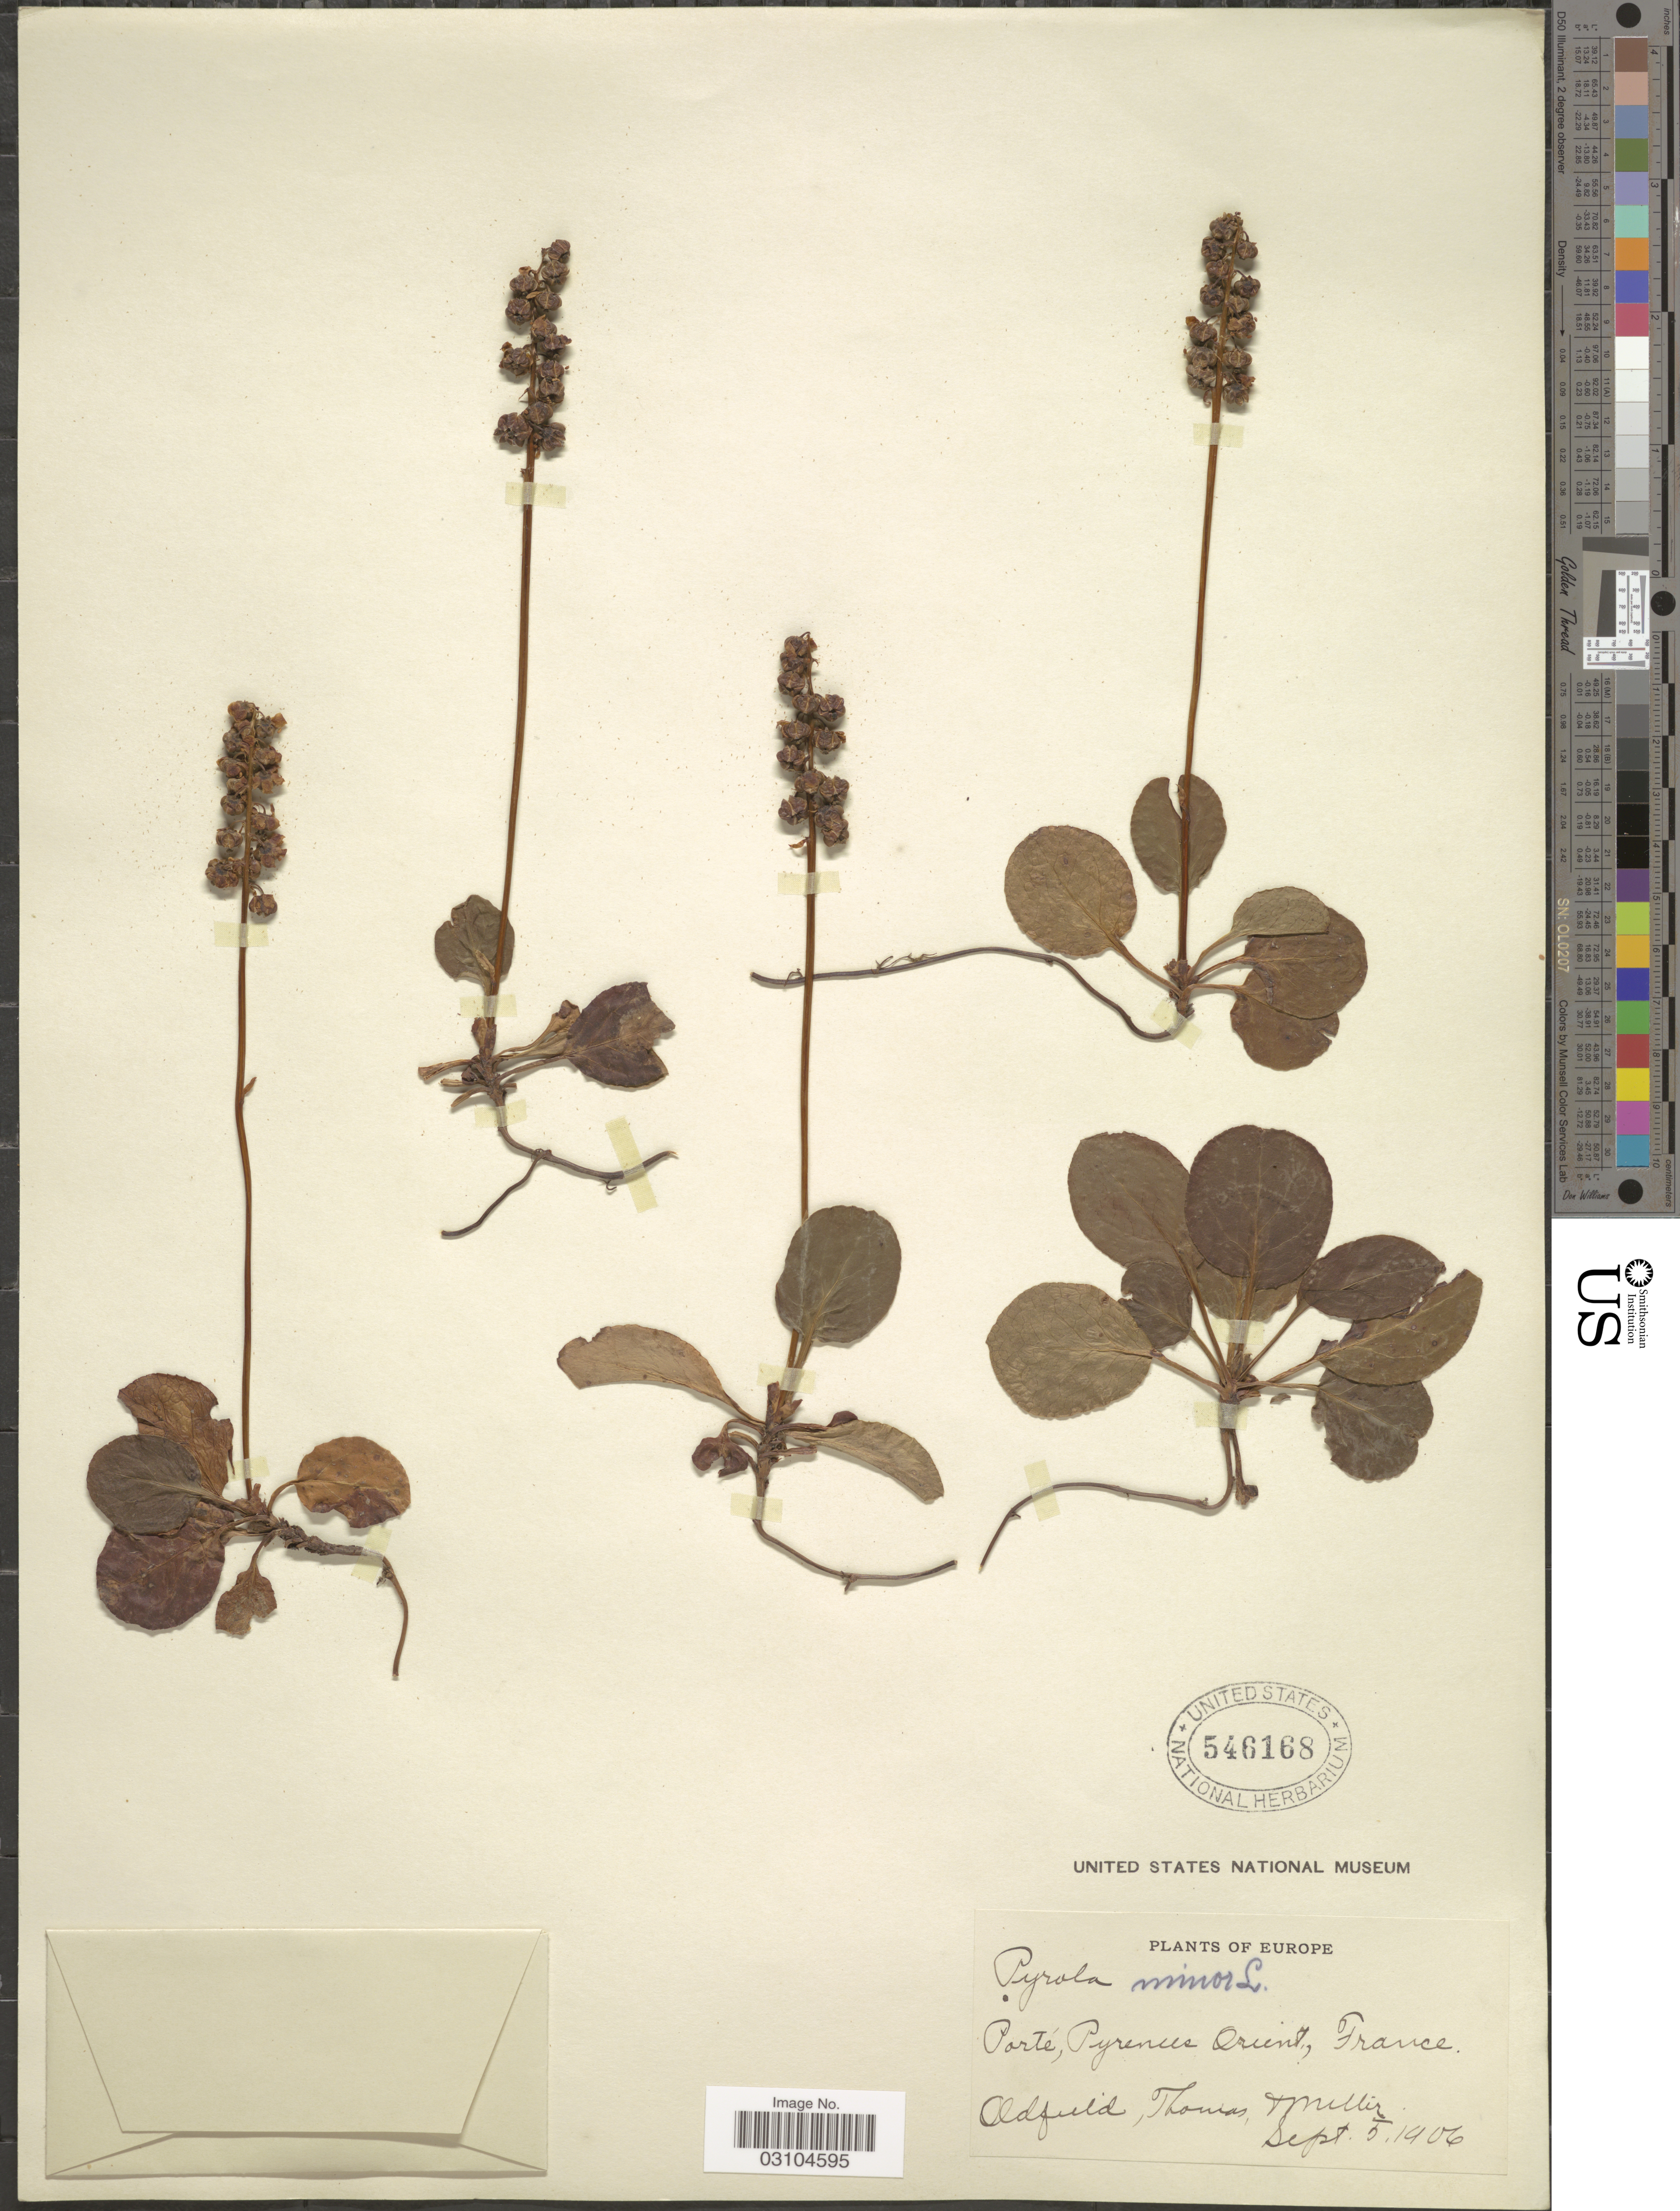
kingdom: Plantae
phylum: Tracheophyta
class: Magnoliopsida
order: Ericales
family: Ericaceae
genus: Pyrola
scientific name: Pyrola minor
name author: L.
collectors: Oldfield, -- Thomas & -- Miller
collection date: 1906-09-05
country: France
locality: Porté, Pyrenees Orient.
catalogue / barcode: US 546168